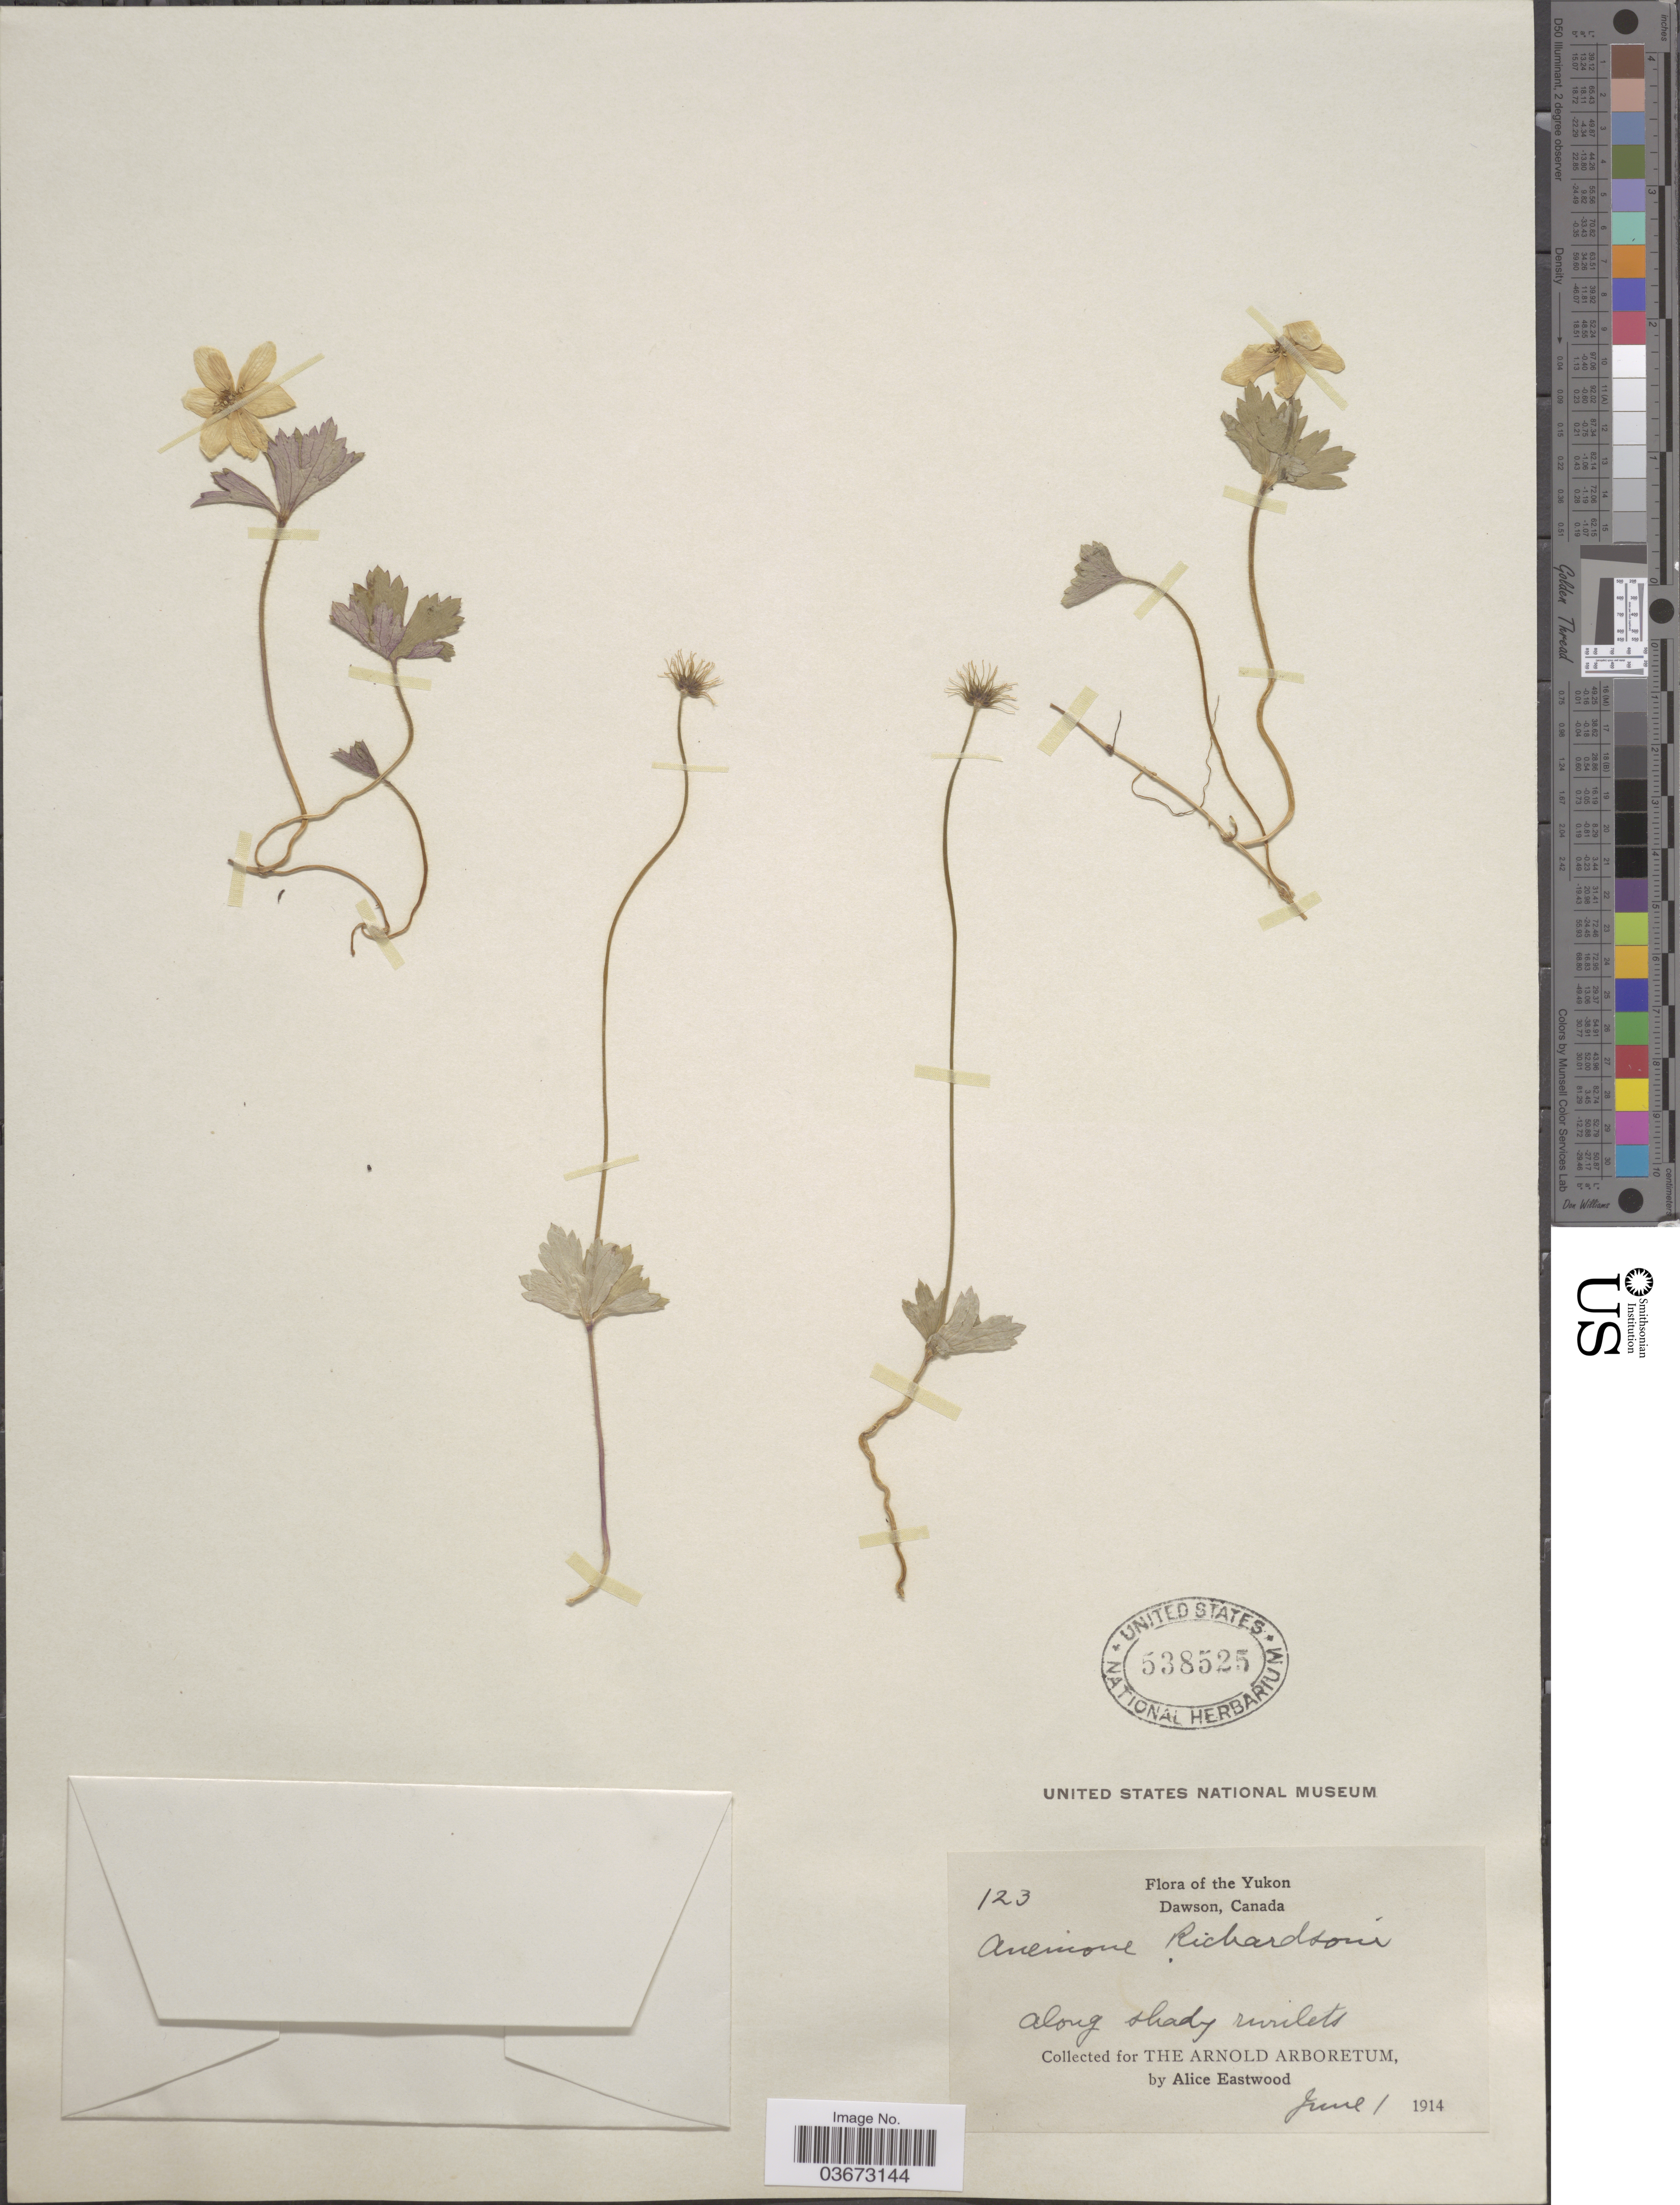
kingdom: Plantae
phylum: Tracheophyta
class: Magnoliopsida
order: Ranunculales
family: Ranunculaceae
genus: Anemone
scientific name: Anemone richardsonii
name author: Hook.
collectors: A. Eastwood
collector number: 123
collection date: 1914-06-01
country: Canada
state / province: Yukon Territory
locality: The Yukon. Dawson. Along shady rivulets.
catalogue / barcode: US 538525